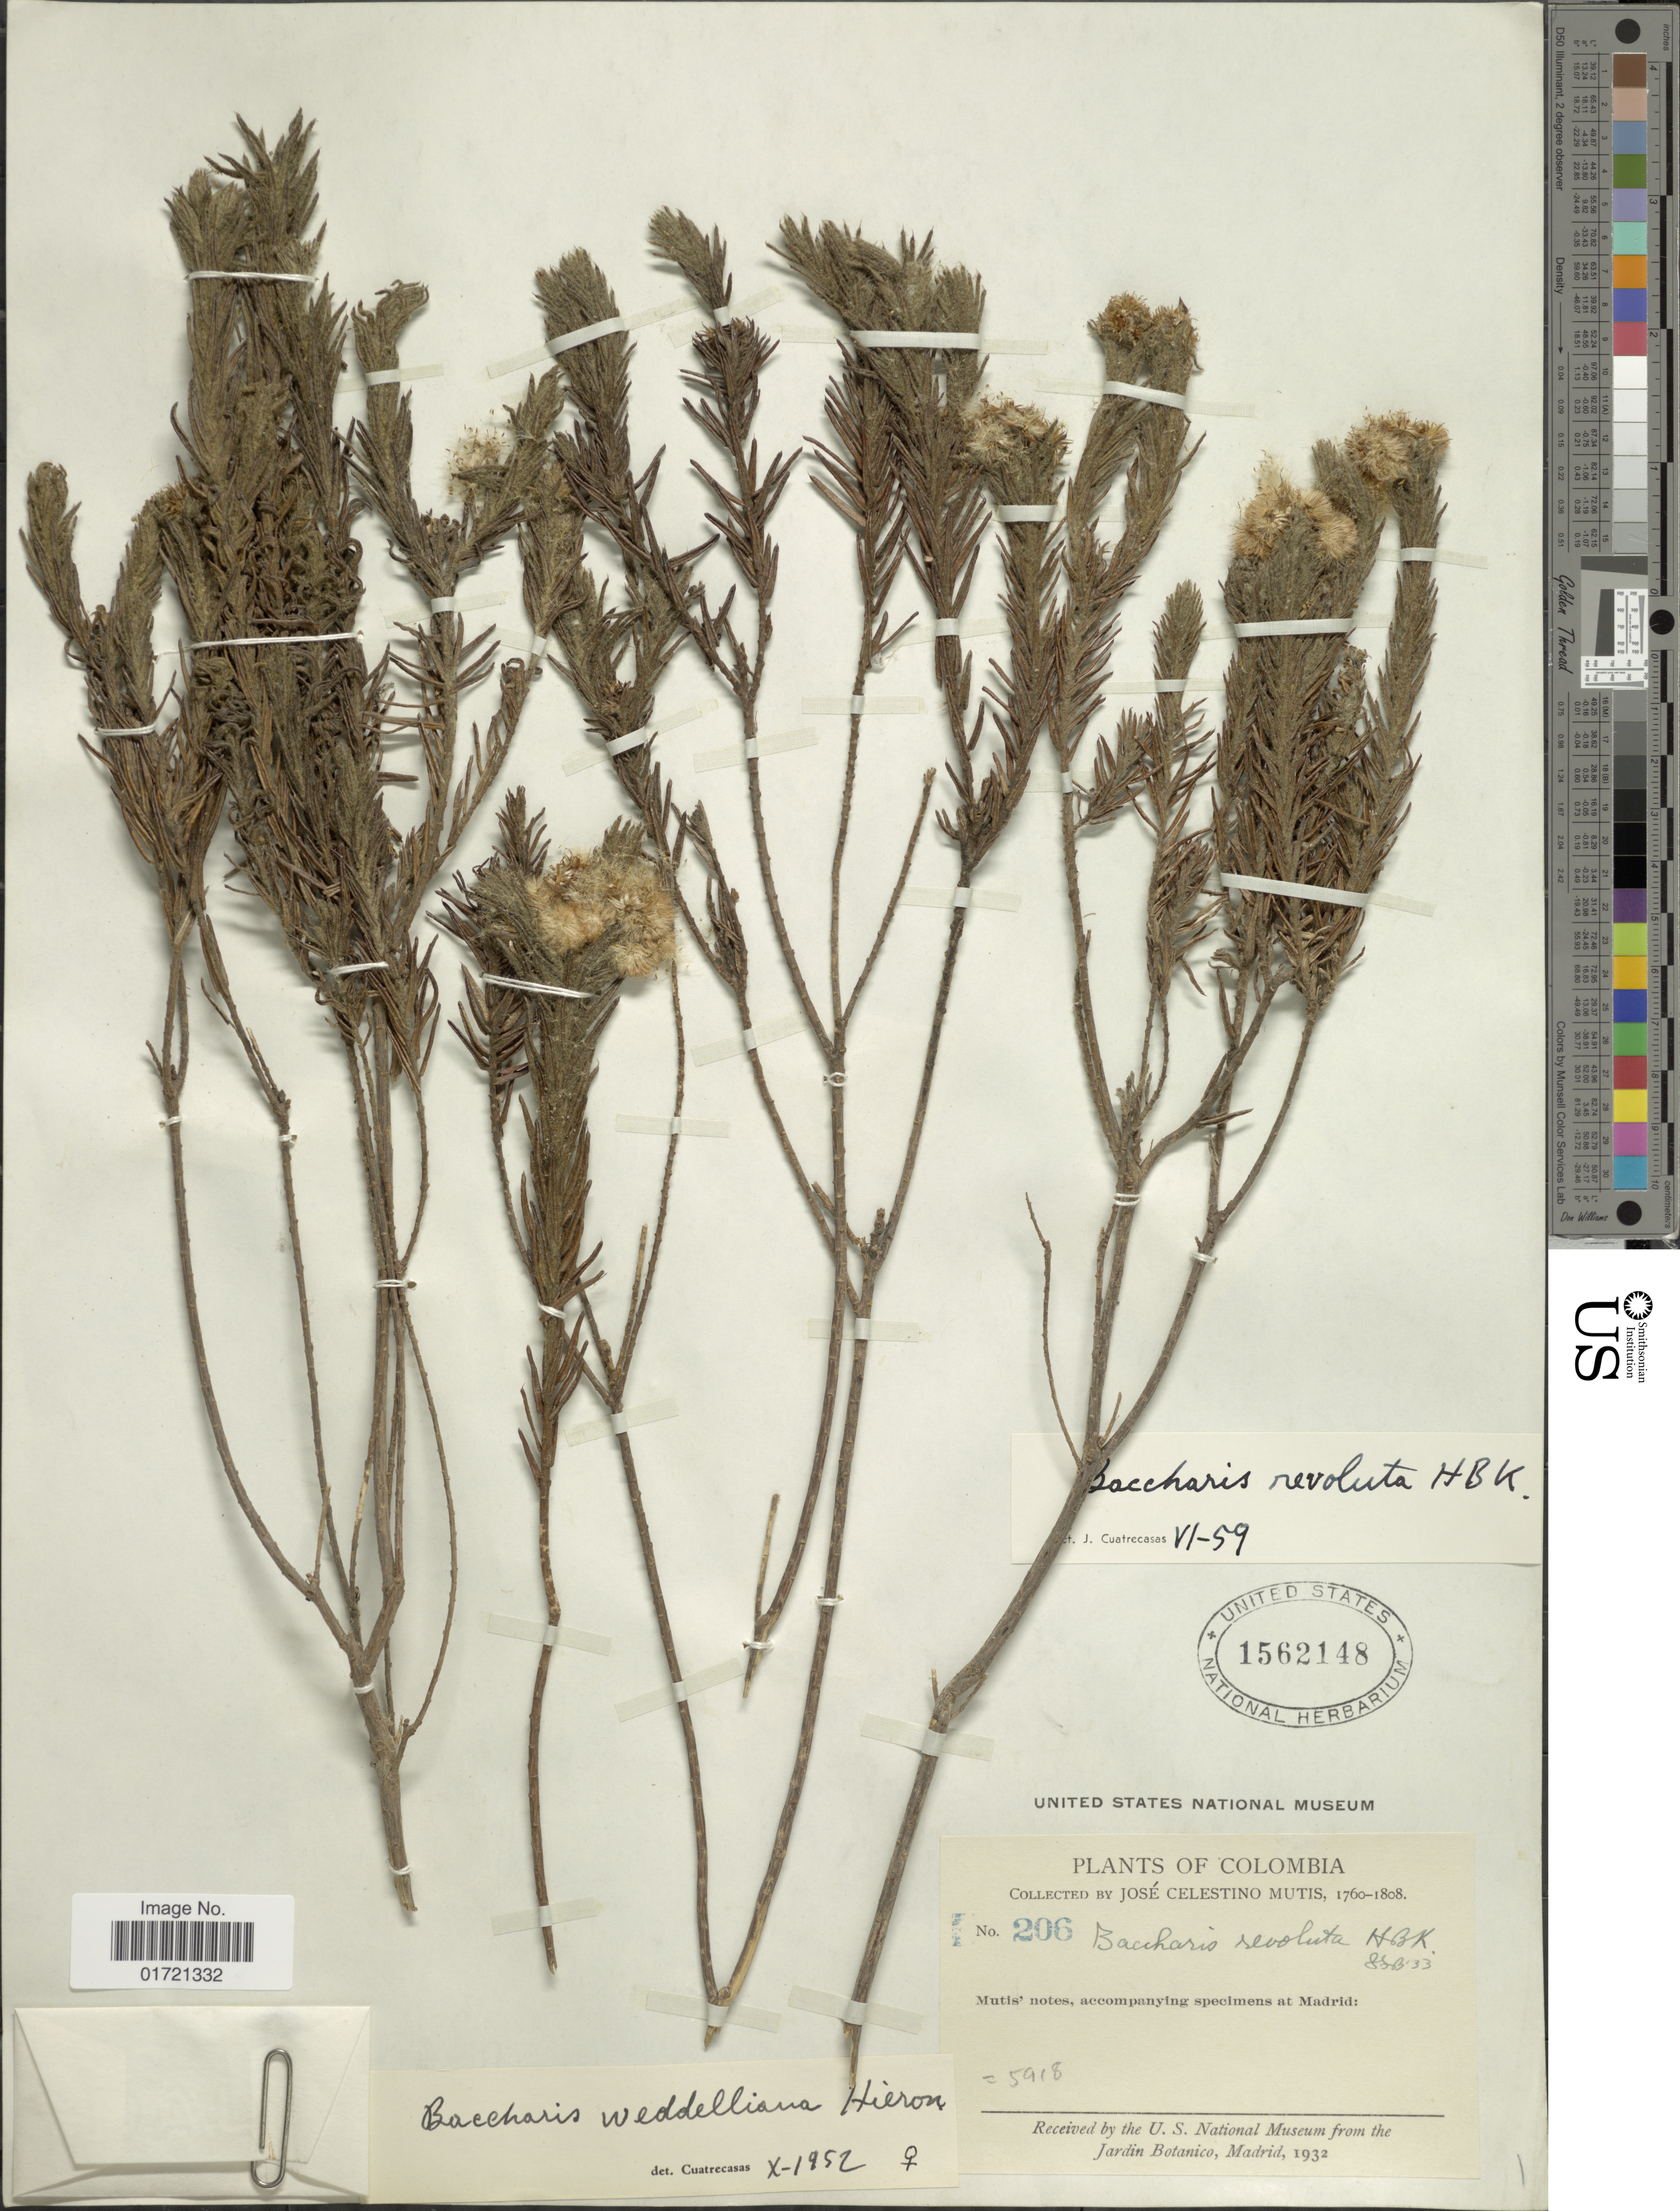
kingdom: Plantae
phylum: Tracheophyta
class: Magnoliopsida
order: Asterales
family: Asteraceae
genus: Baccharis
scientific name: Baccharis revoluta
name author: Kunth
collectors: J. C. B. Mutis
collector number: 206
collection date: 1760/1808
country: Colombia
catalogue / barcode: US 1562148